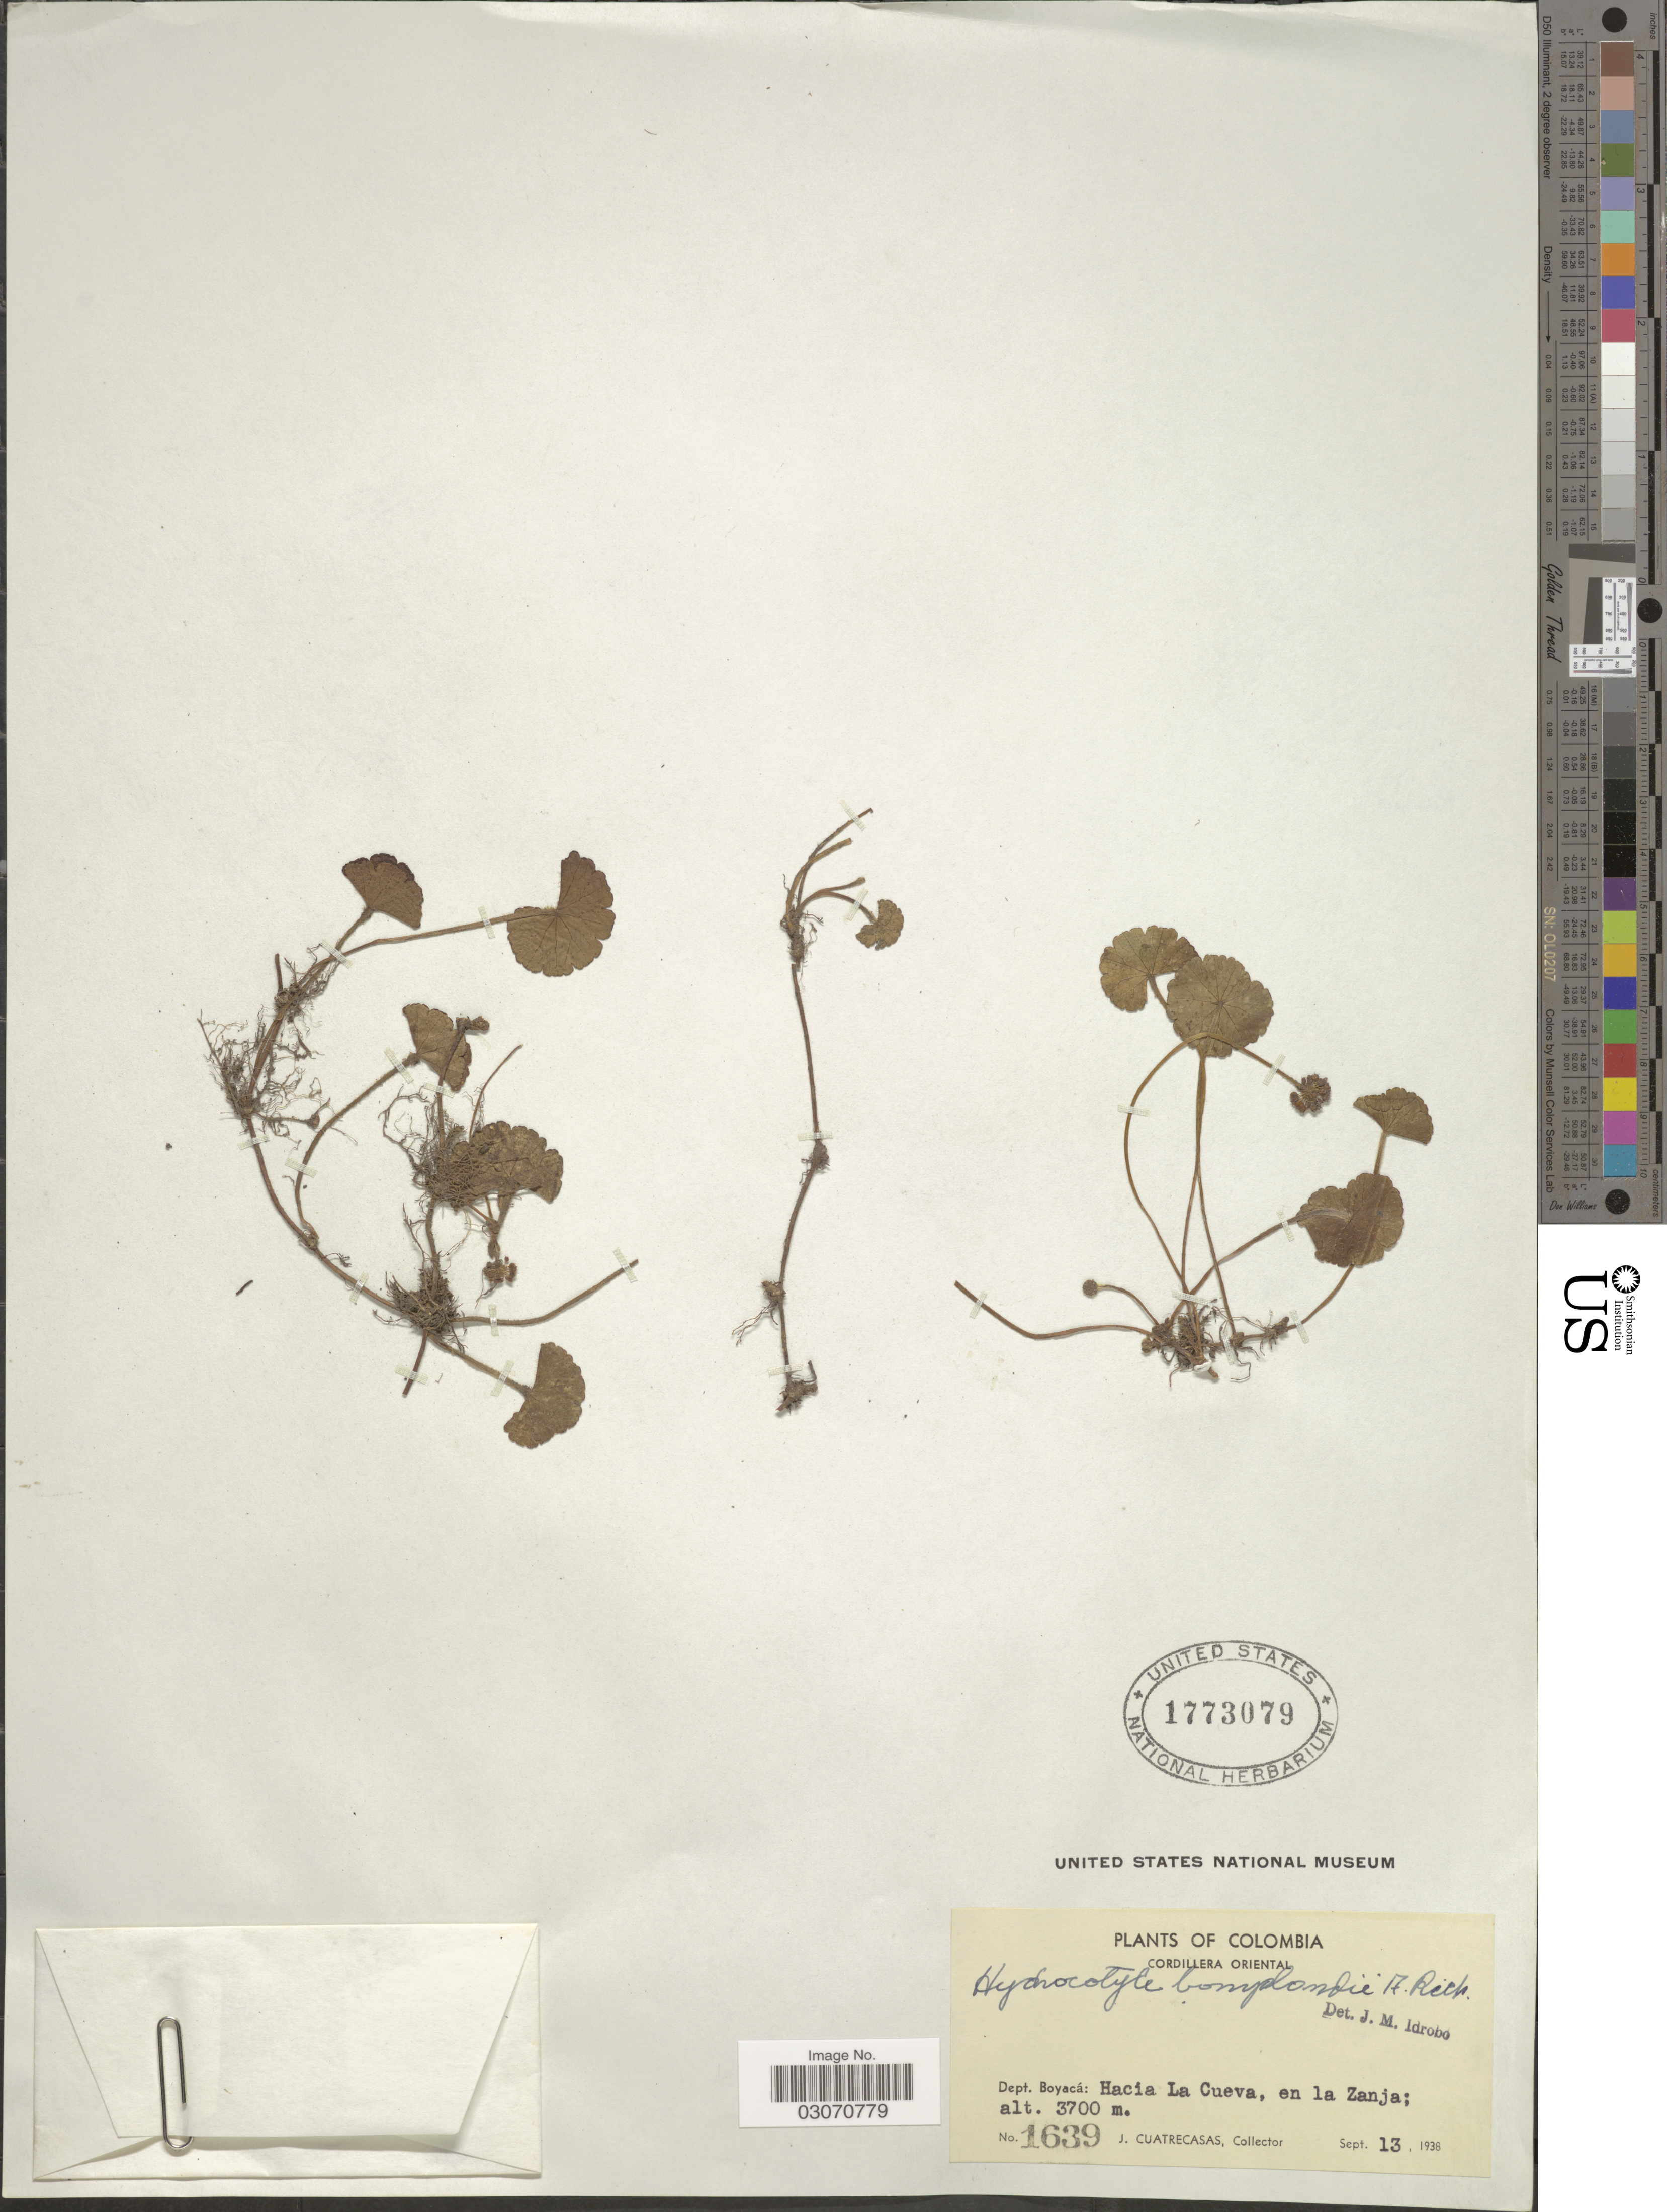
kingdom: Plantae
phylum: Tracheophyta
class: Magnoliopsida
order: Apiales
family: Araliaceae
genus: Hydrocotyle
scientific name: Hydrocotyle bonplandii var. bonplandii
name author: A. Rich.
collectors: J. Cuatrecasas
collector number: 1639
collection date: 1938-09-13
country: Colombia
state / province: Boyacá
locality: Cordillera Oriental. Dept. Boyacá: Hacia La Cueva, en la Zanja.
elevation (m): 3700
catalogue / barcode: US 1773079